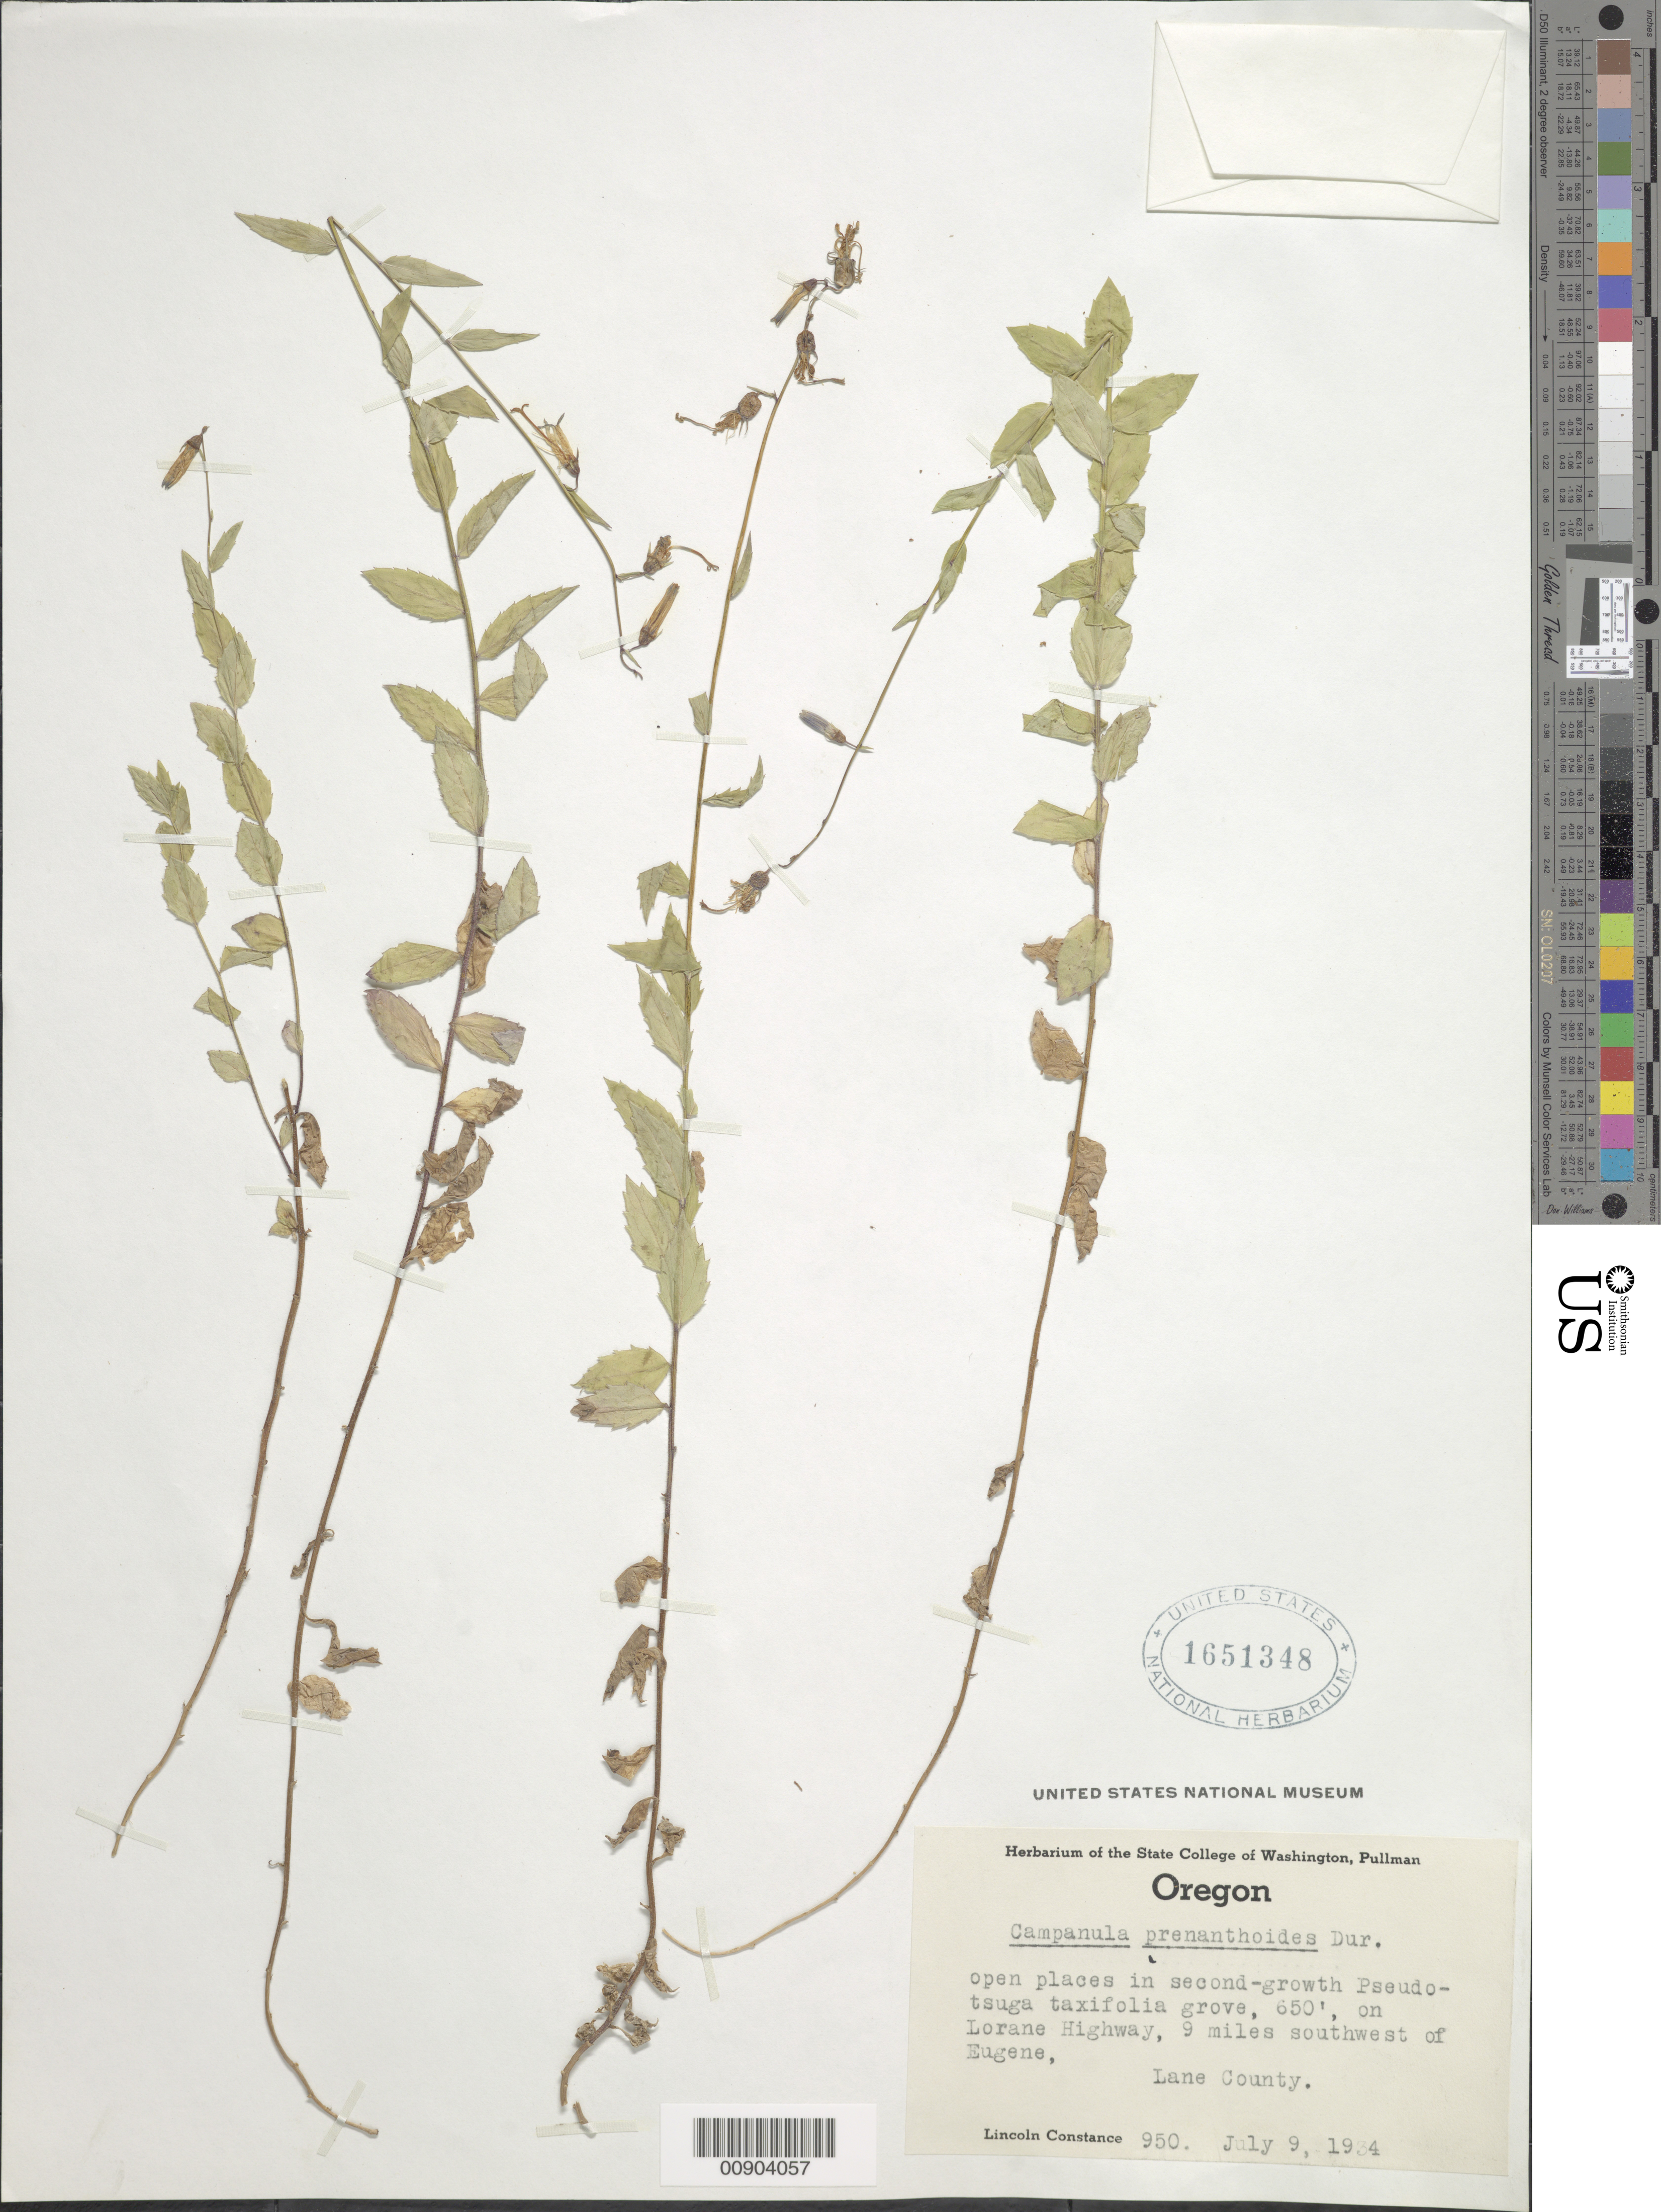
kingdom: Plantae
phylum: Tracheophyta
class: Magnoliopsida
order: Asterales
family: Campanulaceae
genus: Campanula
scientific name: Campanula prenanthoides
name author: Durand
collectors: L. Constance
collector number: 950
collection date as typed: July 9, 1934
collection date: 1934-07-09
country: United States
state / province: Oregon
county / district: Lane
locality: On Lorane Highway, 9 miles southwest of Eugene.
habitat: open places in second-growth Pseudotsuga taxifolia grove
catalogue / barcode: US 1651348